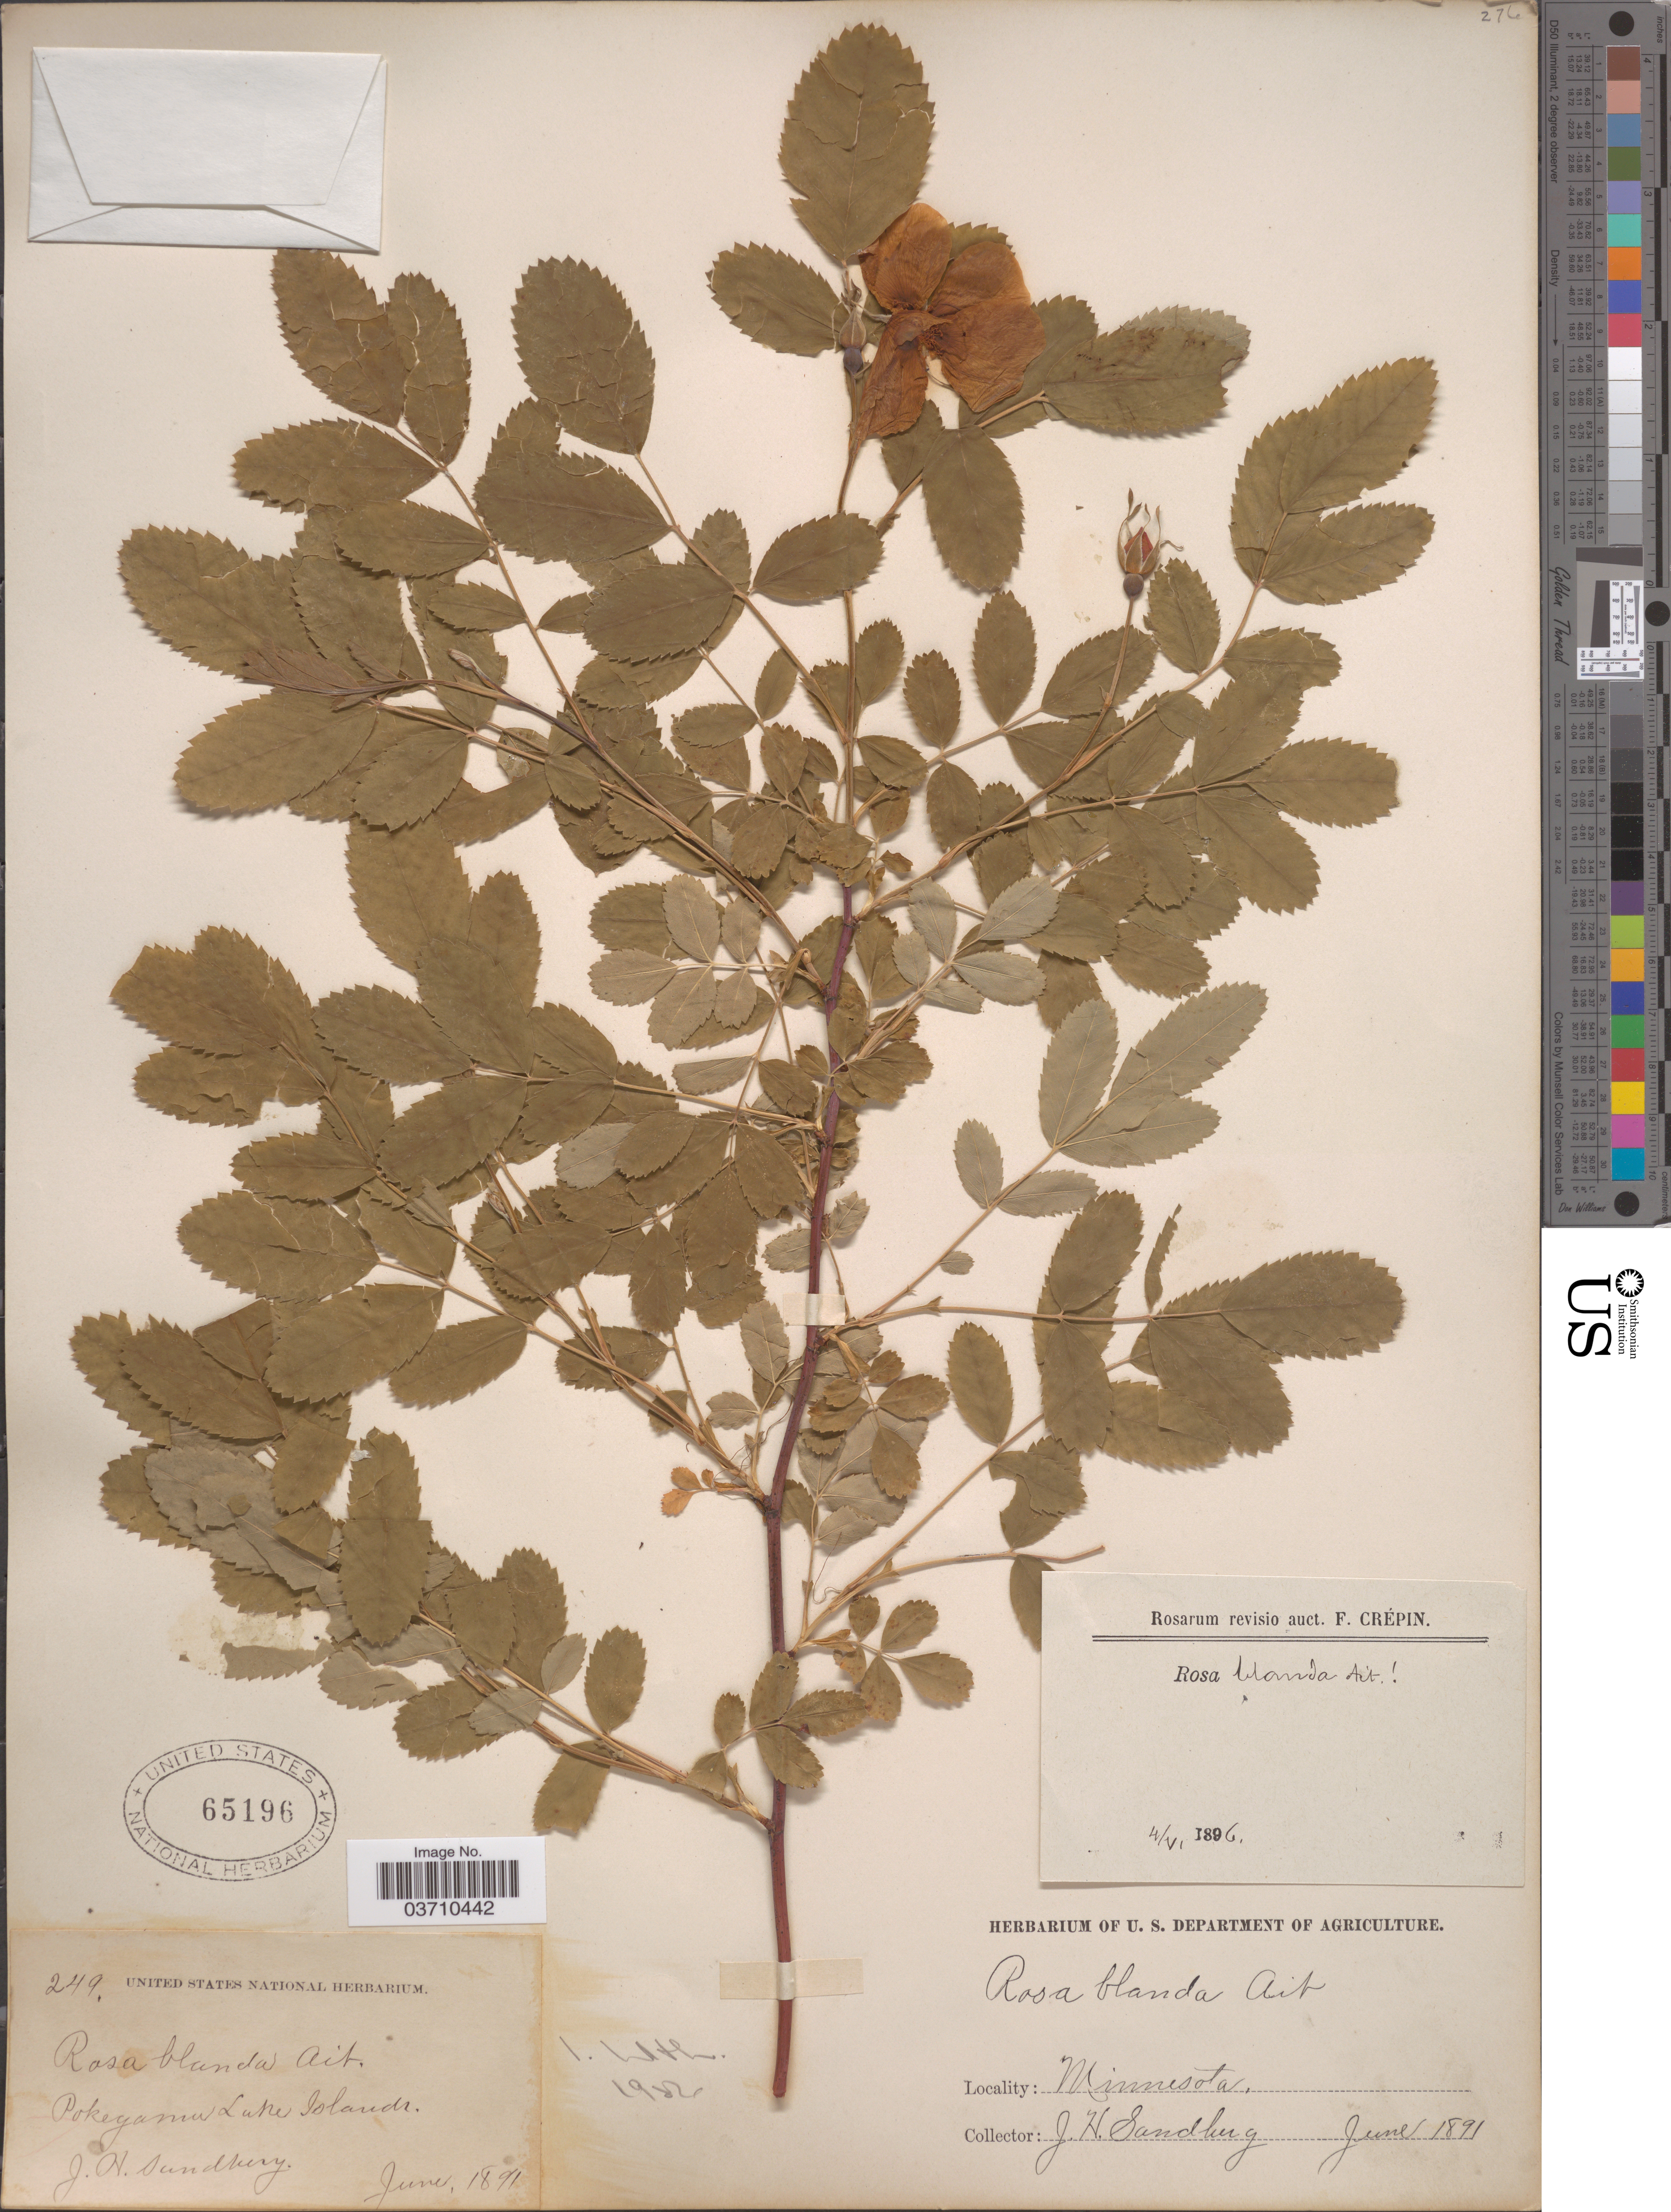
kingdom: Plantae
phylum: Tracheophyta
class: Magnoliopsida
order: Rosales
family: Rosaceae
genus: Rosa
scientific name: Rosa blanda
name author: Aiton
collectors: J. H. Sandberg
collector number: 249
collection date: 1891-06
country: United States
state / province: Minnesota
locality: Pokegama Lake Islands.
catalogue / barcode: US 65196